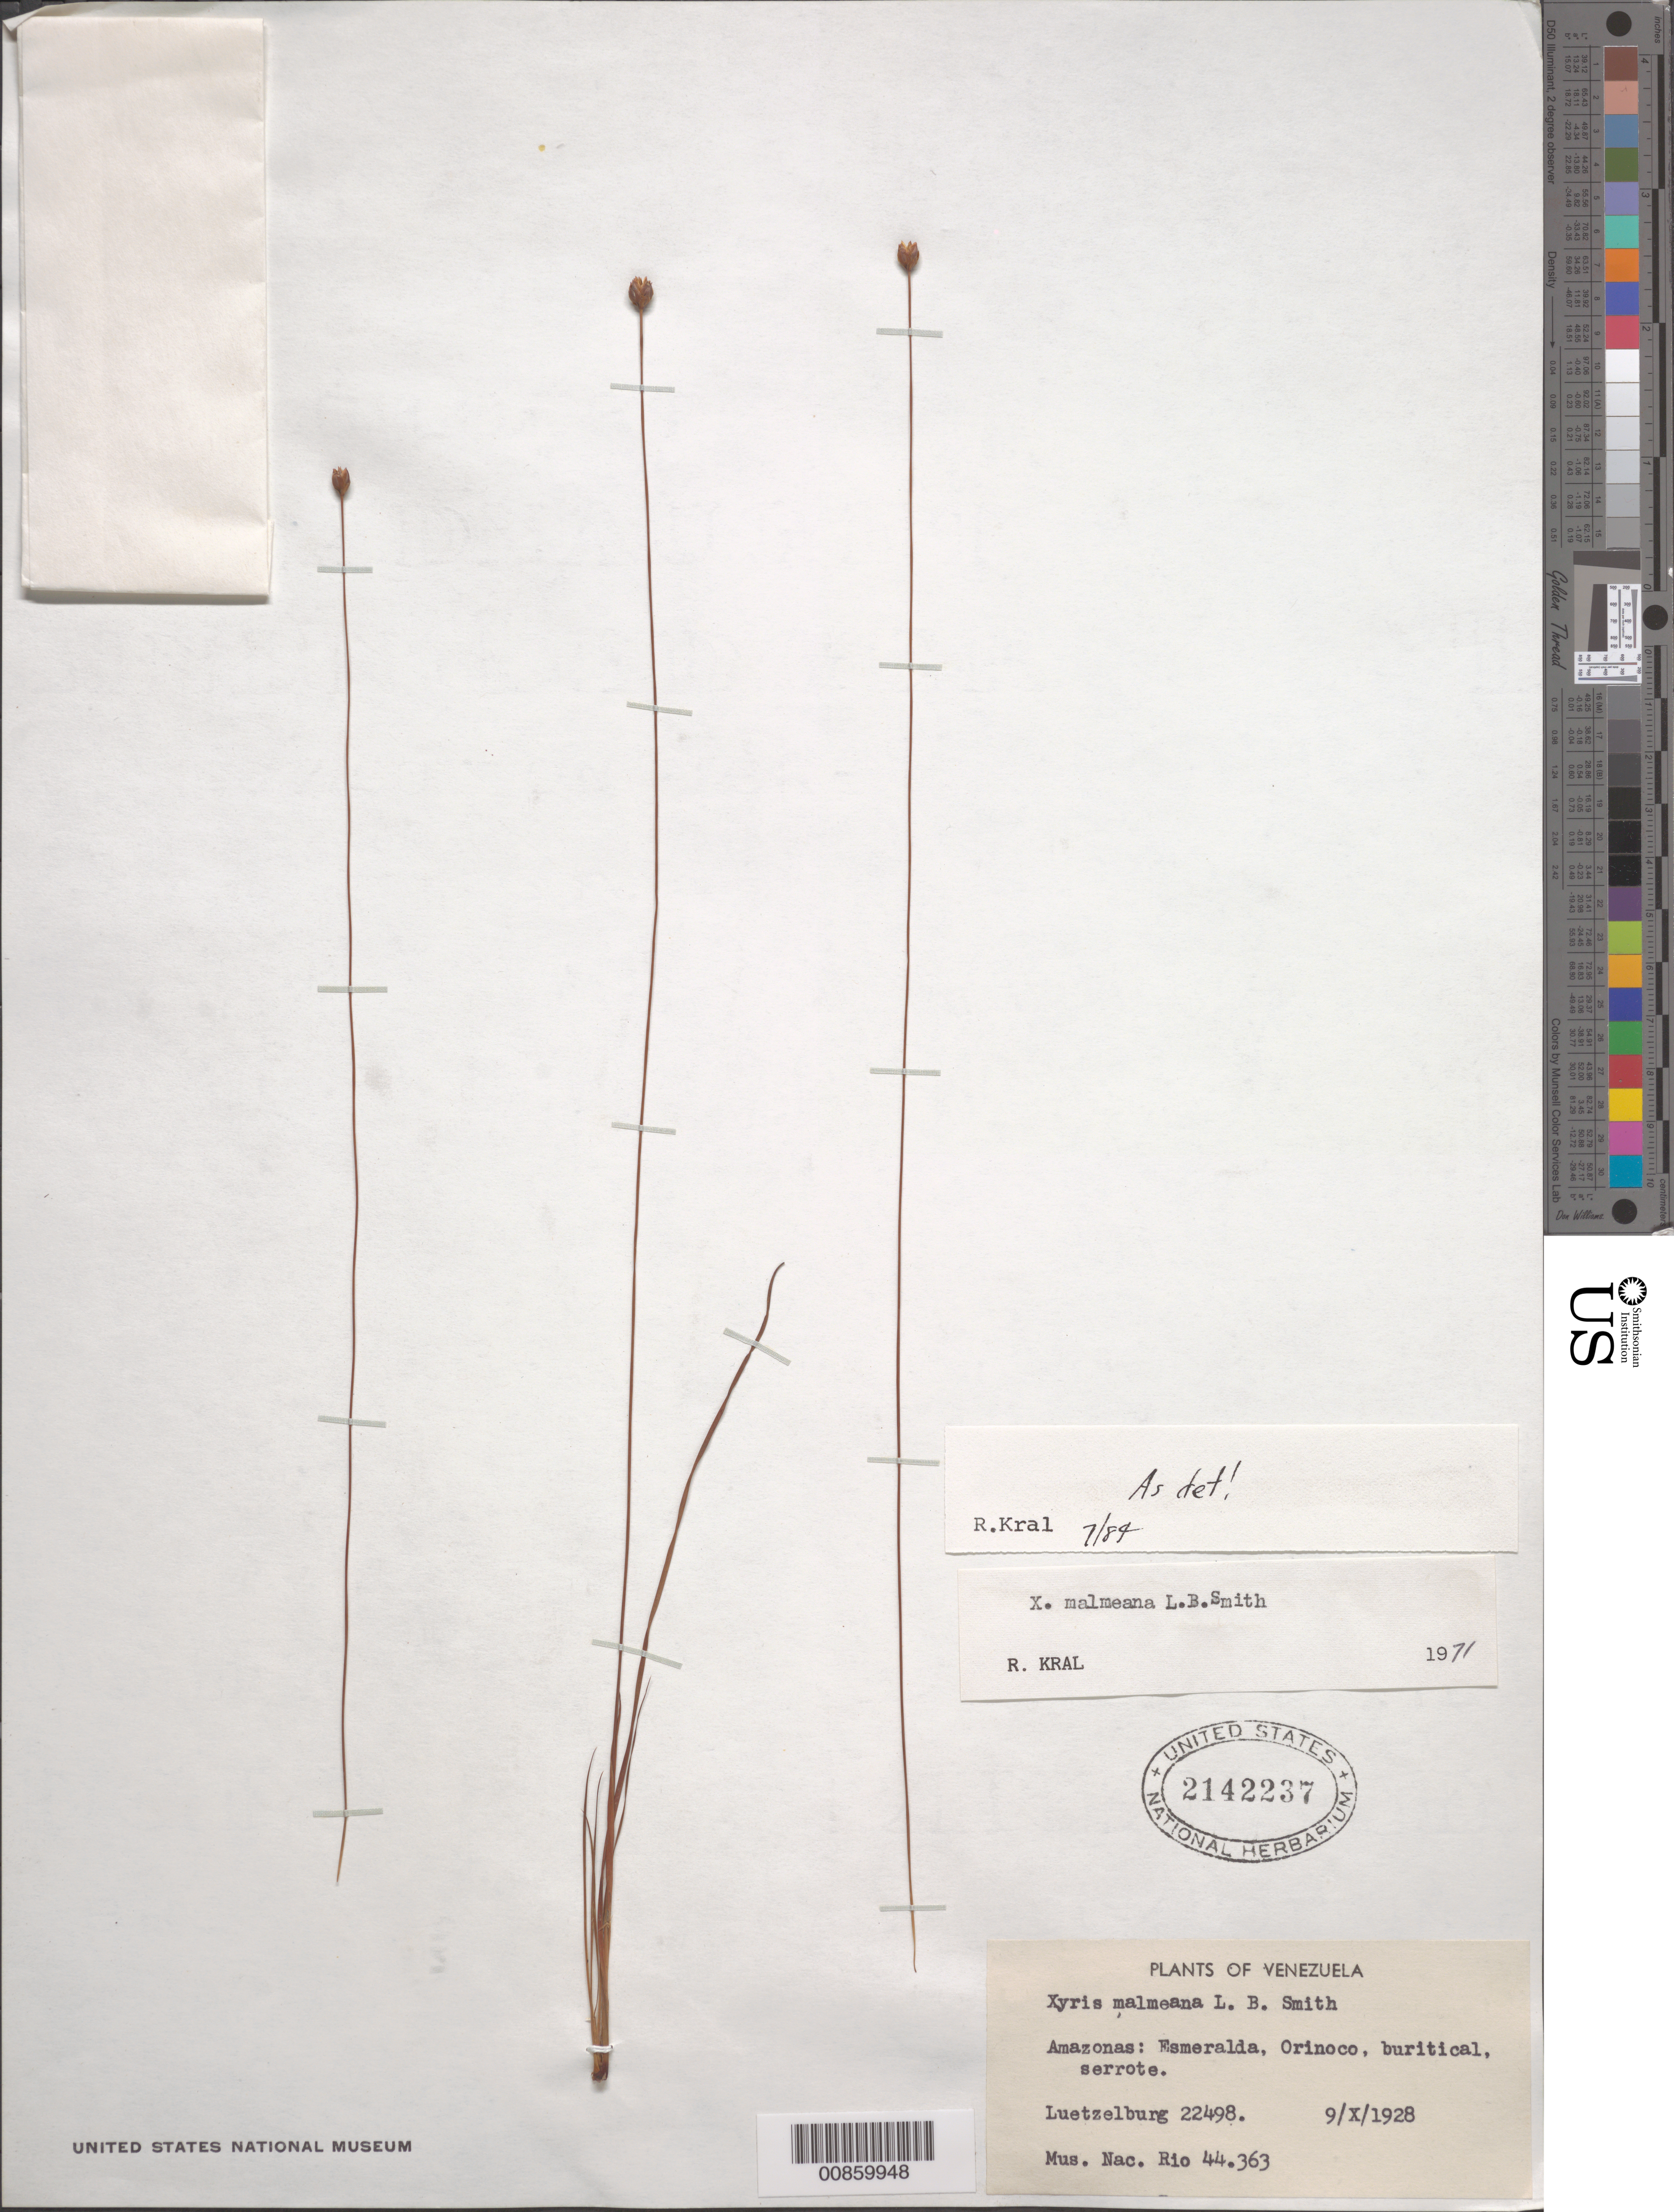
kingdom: Plantae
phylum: Tracheophyta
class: Liliopsida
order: Poales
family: Xyridaceae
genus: Xyris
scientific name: Xyris malmeana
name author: L.B. Sm.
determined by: Kral, Robert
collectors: P. von Luetzelburg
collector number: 22498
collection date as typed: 9-Oct-28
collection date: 1928-10-09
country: Venezuela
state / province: Amazonas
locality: Esmeralda, Alto Orinoco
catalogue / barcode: US 2142237